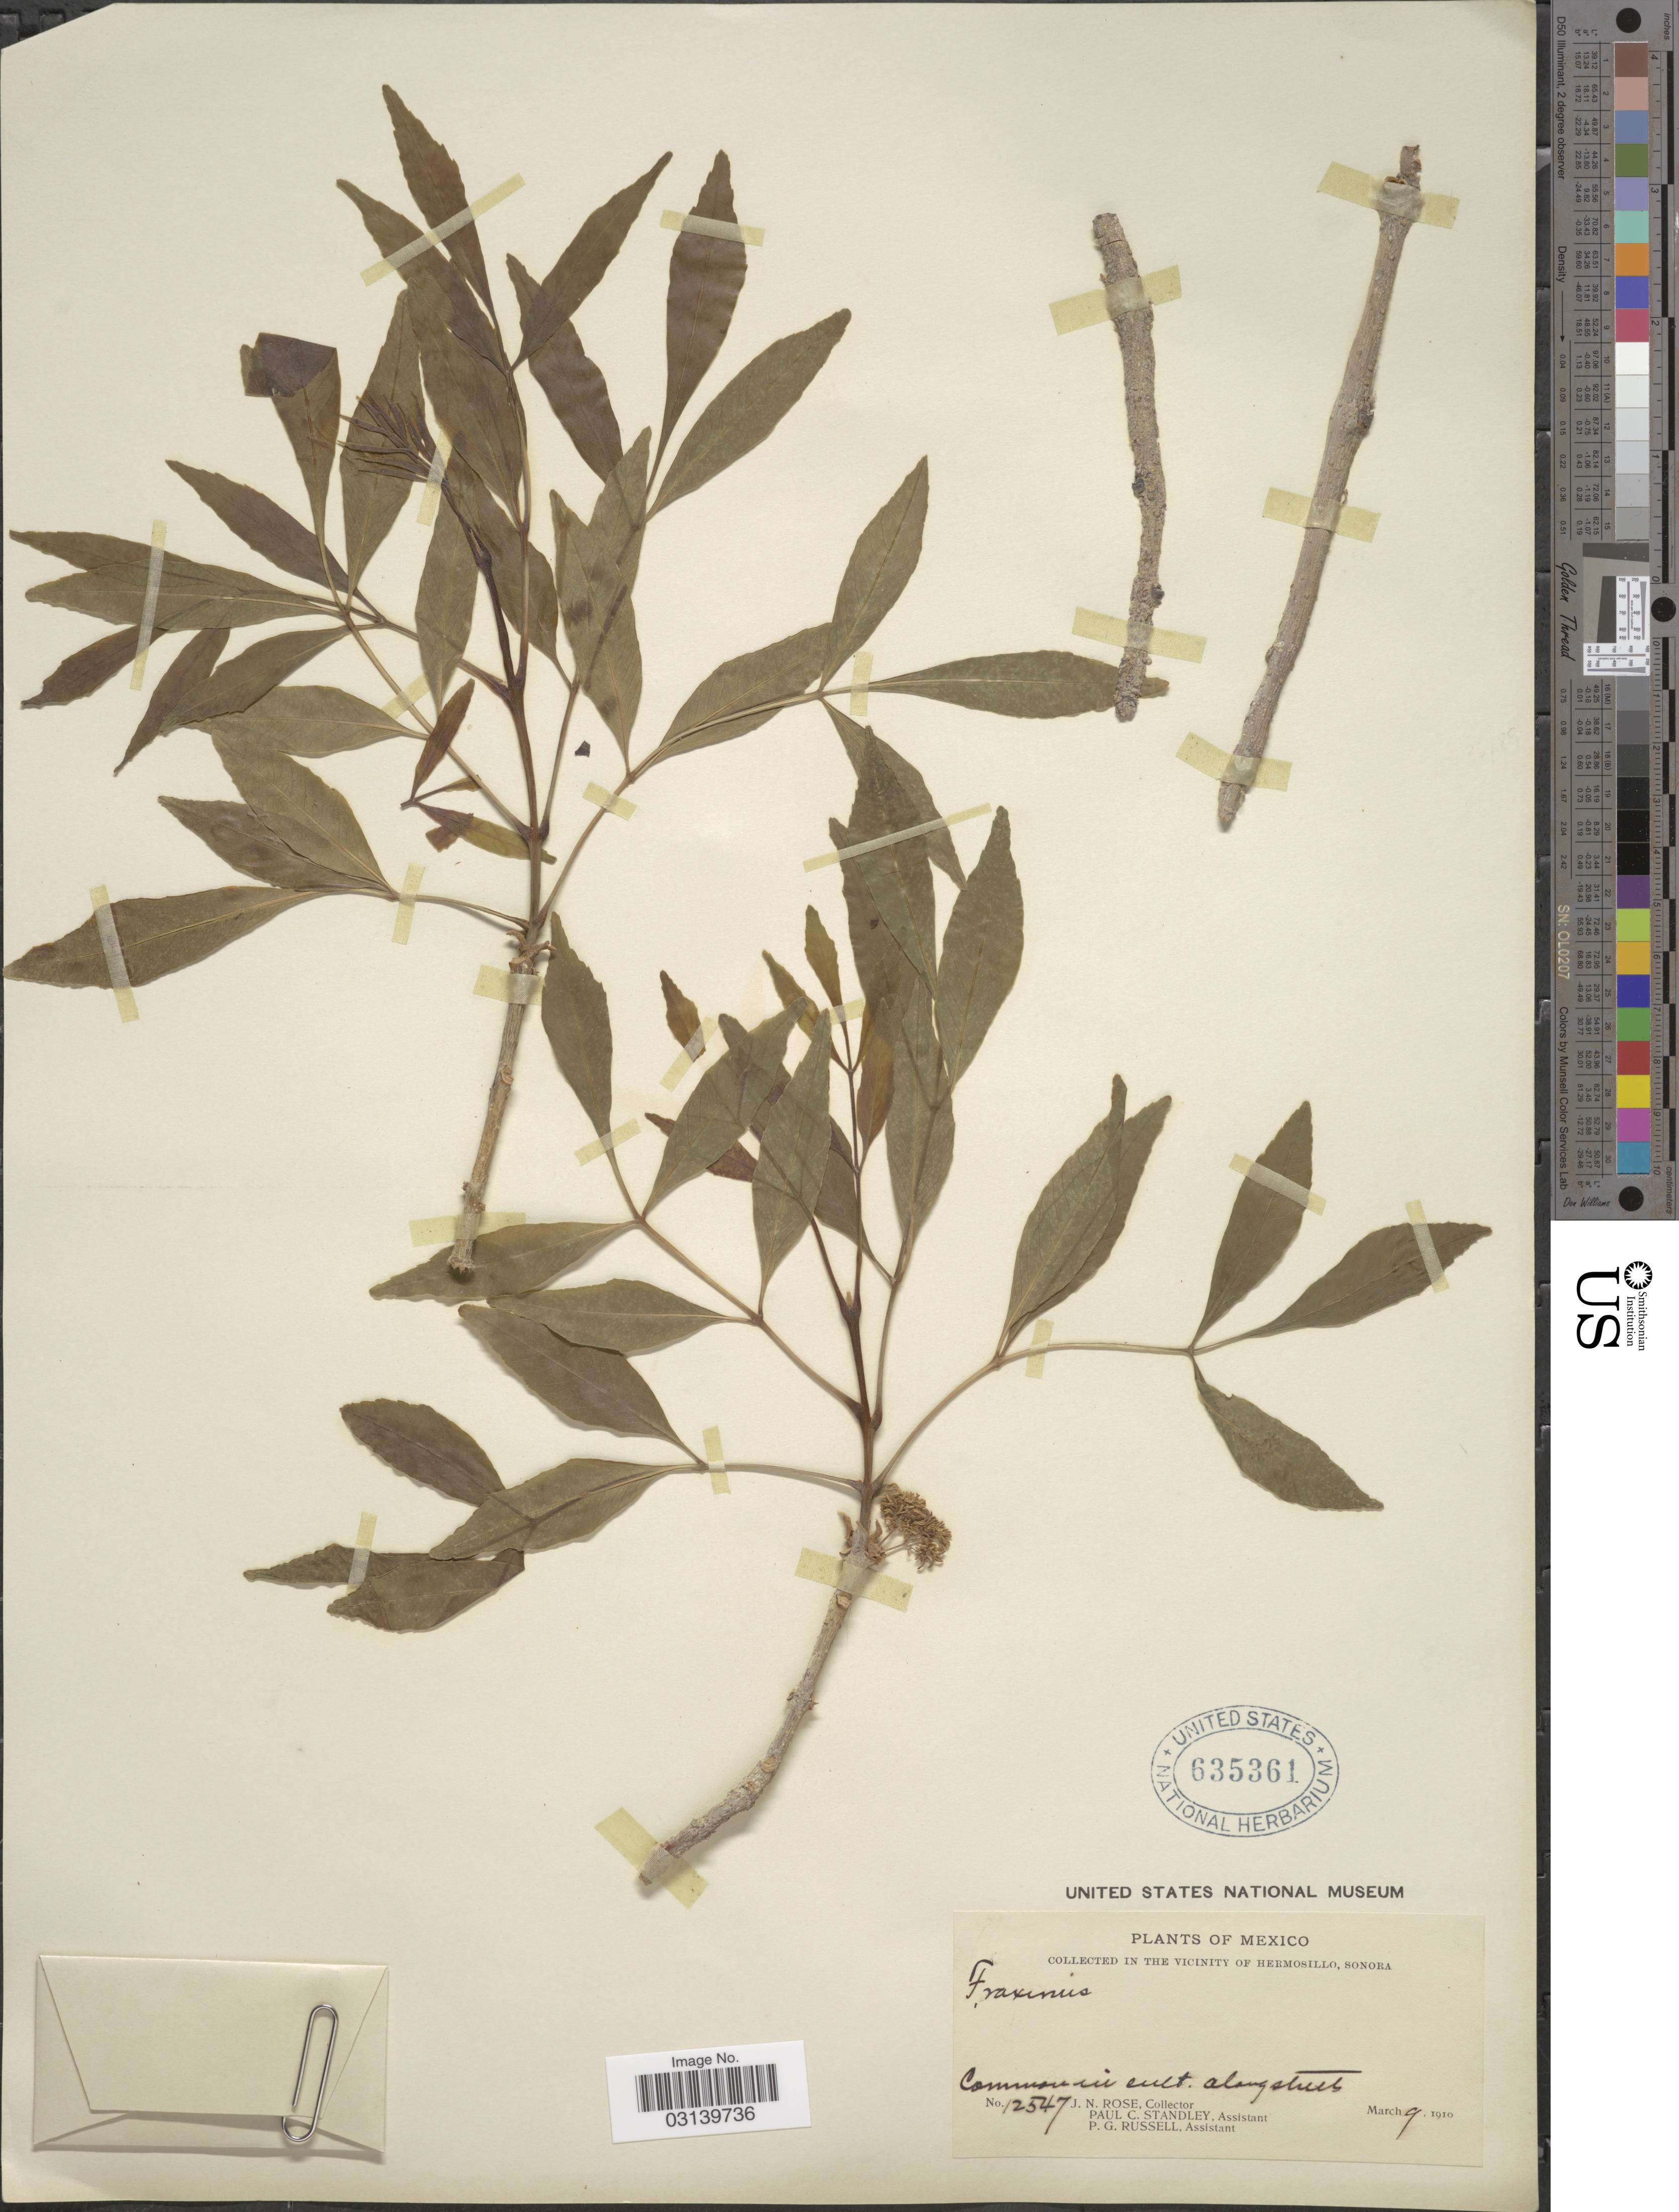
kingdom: Plantae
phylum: Tracheophyta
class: Magnoliopsida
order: Lamiales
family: Oleaceae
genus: Fraxinus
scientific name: Fraxinus sp.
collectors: J. N. Rose, P. C. Standley & P. G. Russell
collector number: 12547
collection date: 1910-03-09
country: Mexico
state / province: Sonora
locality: In the Vicinity of Hermosillo.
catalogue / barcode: US 635361